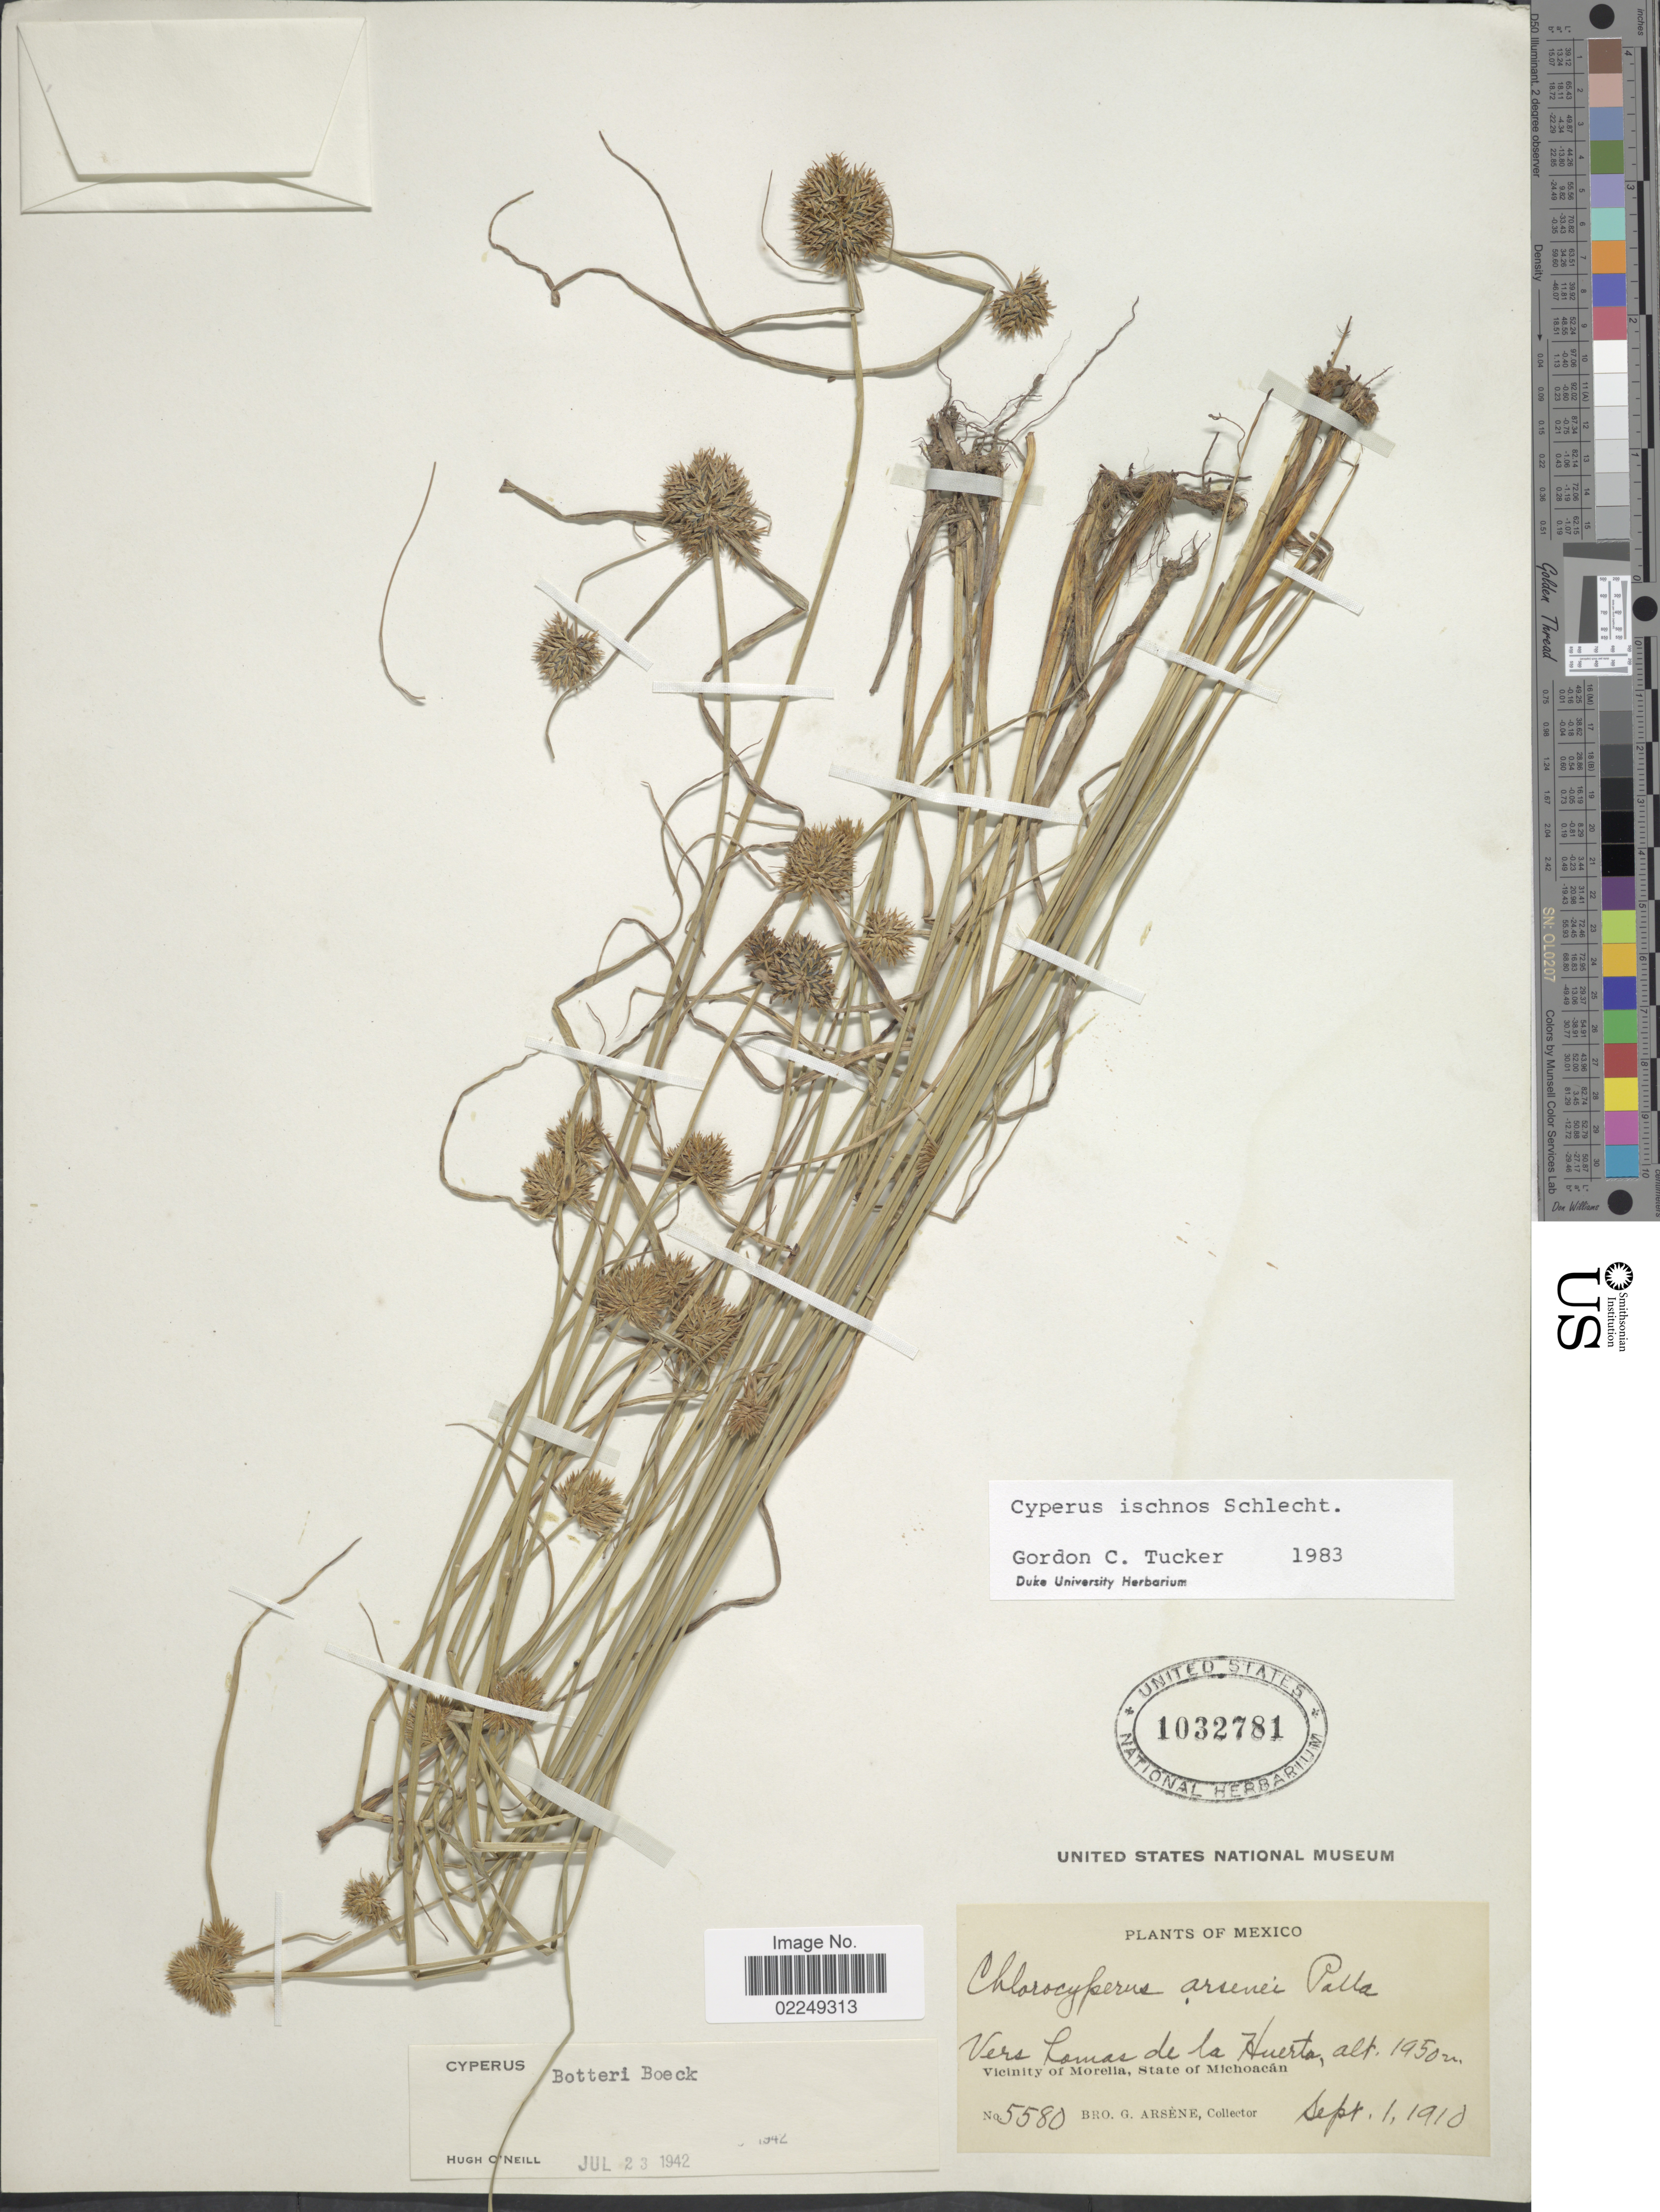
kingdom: Plantae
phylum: Tracheophyta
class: Liliopsida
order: Poales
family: Cyperaceae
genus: Cyperus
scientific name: Cyperus ischnos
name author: Schltdl.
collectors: Bro. G. Arsène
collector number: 5580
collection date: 1910-09-01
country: Mexico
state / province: Michoacán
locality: Vers Loma de la Huerta, Vicinity of Morelia, State of Michoacan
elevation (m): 1950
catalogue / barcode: US 1032781